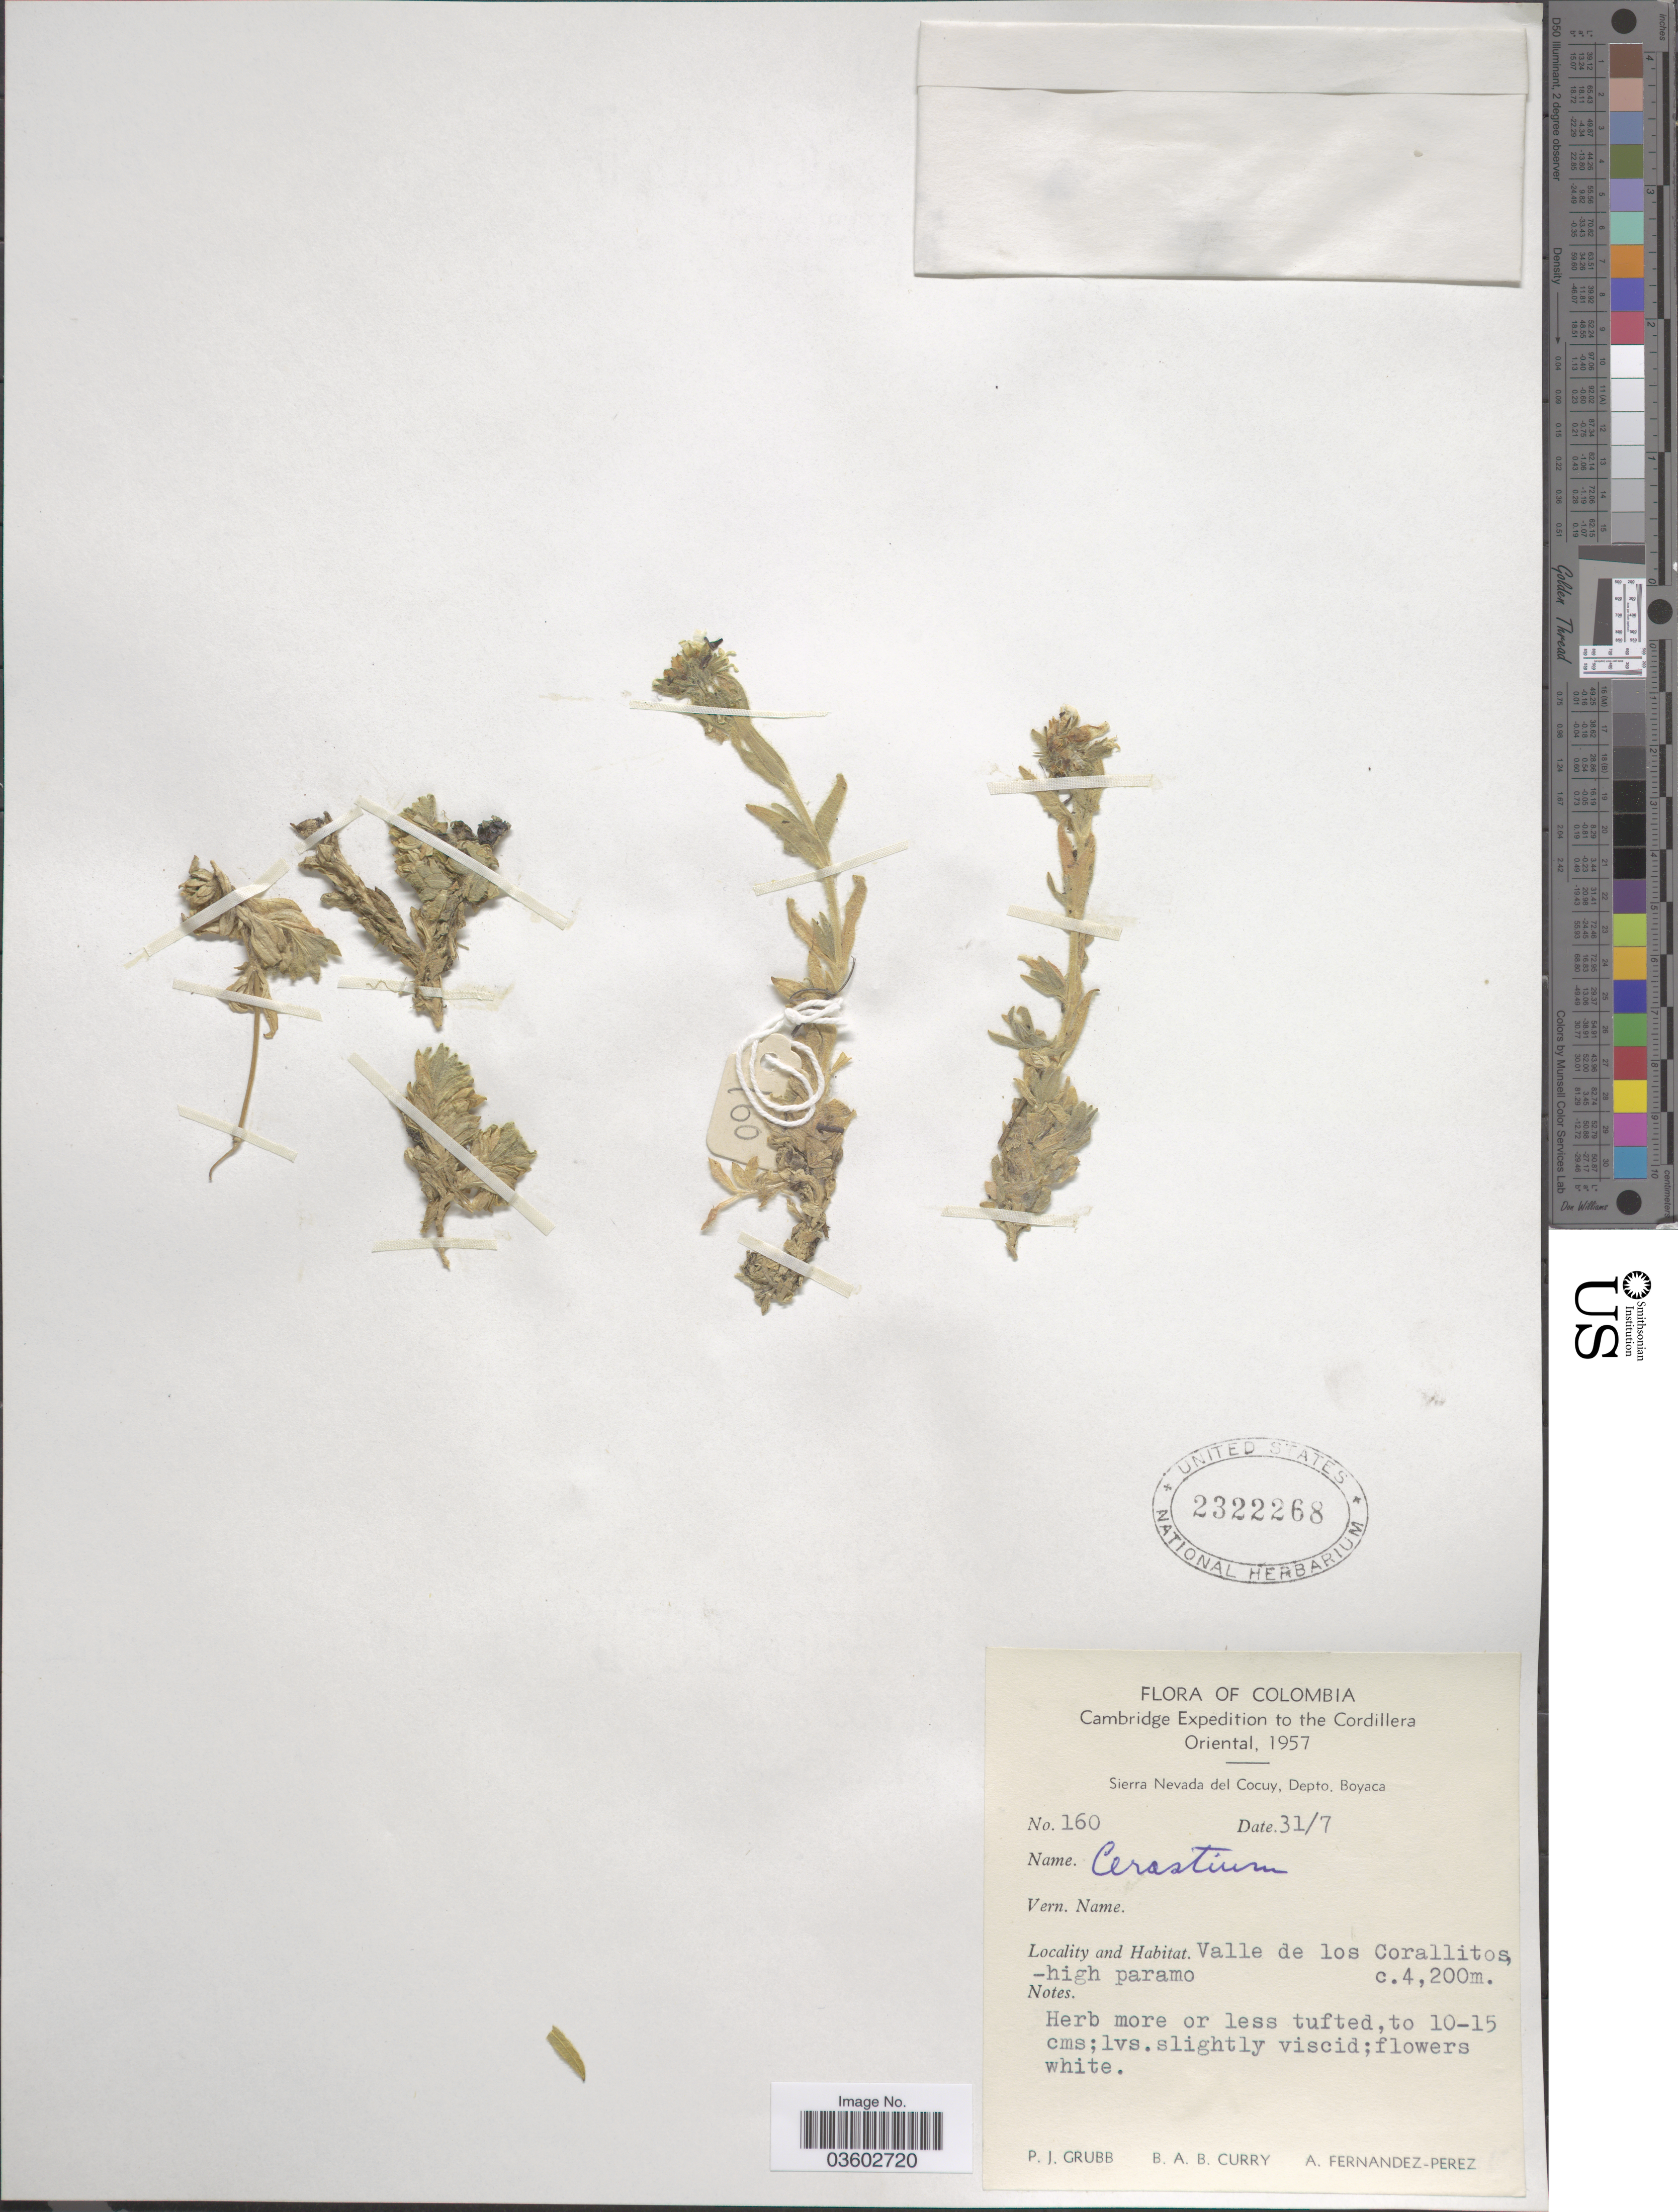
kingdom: Plantae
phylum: Tracheophyta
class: Magnoliopsida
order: Caryophyllales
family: Caryophyllaceae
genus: Cerastium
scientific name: Cerastium sp.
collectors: P. J. Grubb, B. A. B. Curry & A. Fernández-Pérez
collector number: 160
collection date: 1957-07-31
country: Colombia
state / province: Boyacá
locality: The Cordillera Oriental. Sierra Nevada del Cocuy, Depto. Boyaca. Valle de los Corallitos, high paramo.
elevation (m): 4200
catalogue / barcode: US 2322268